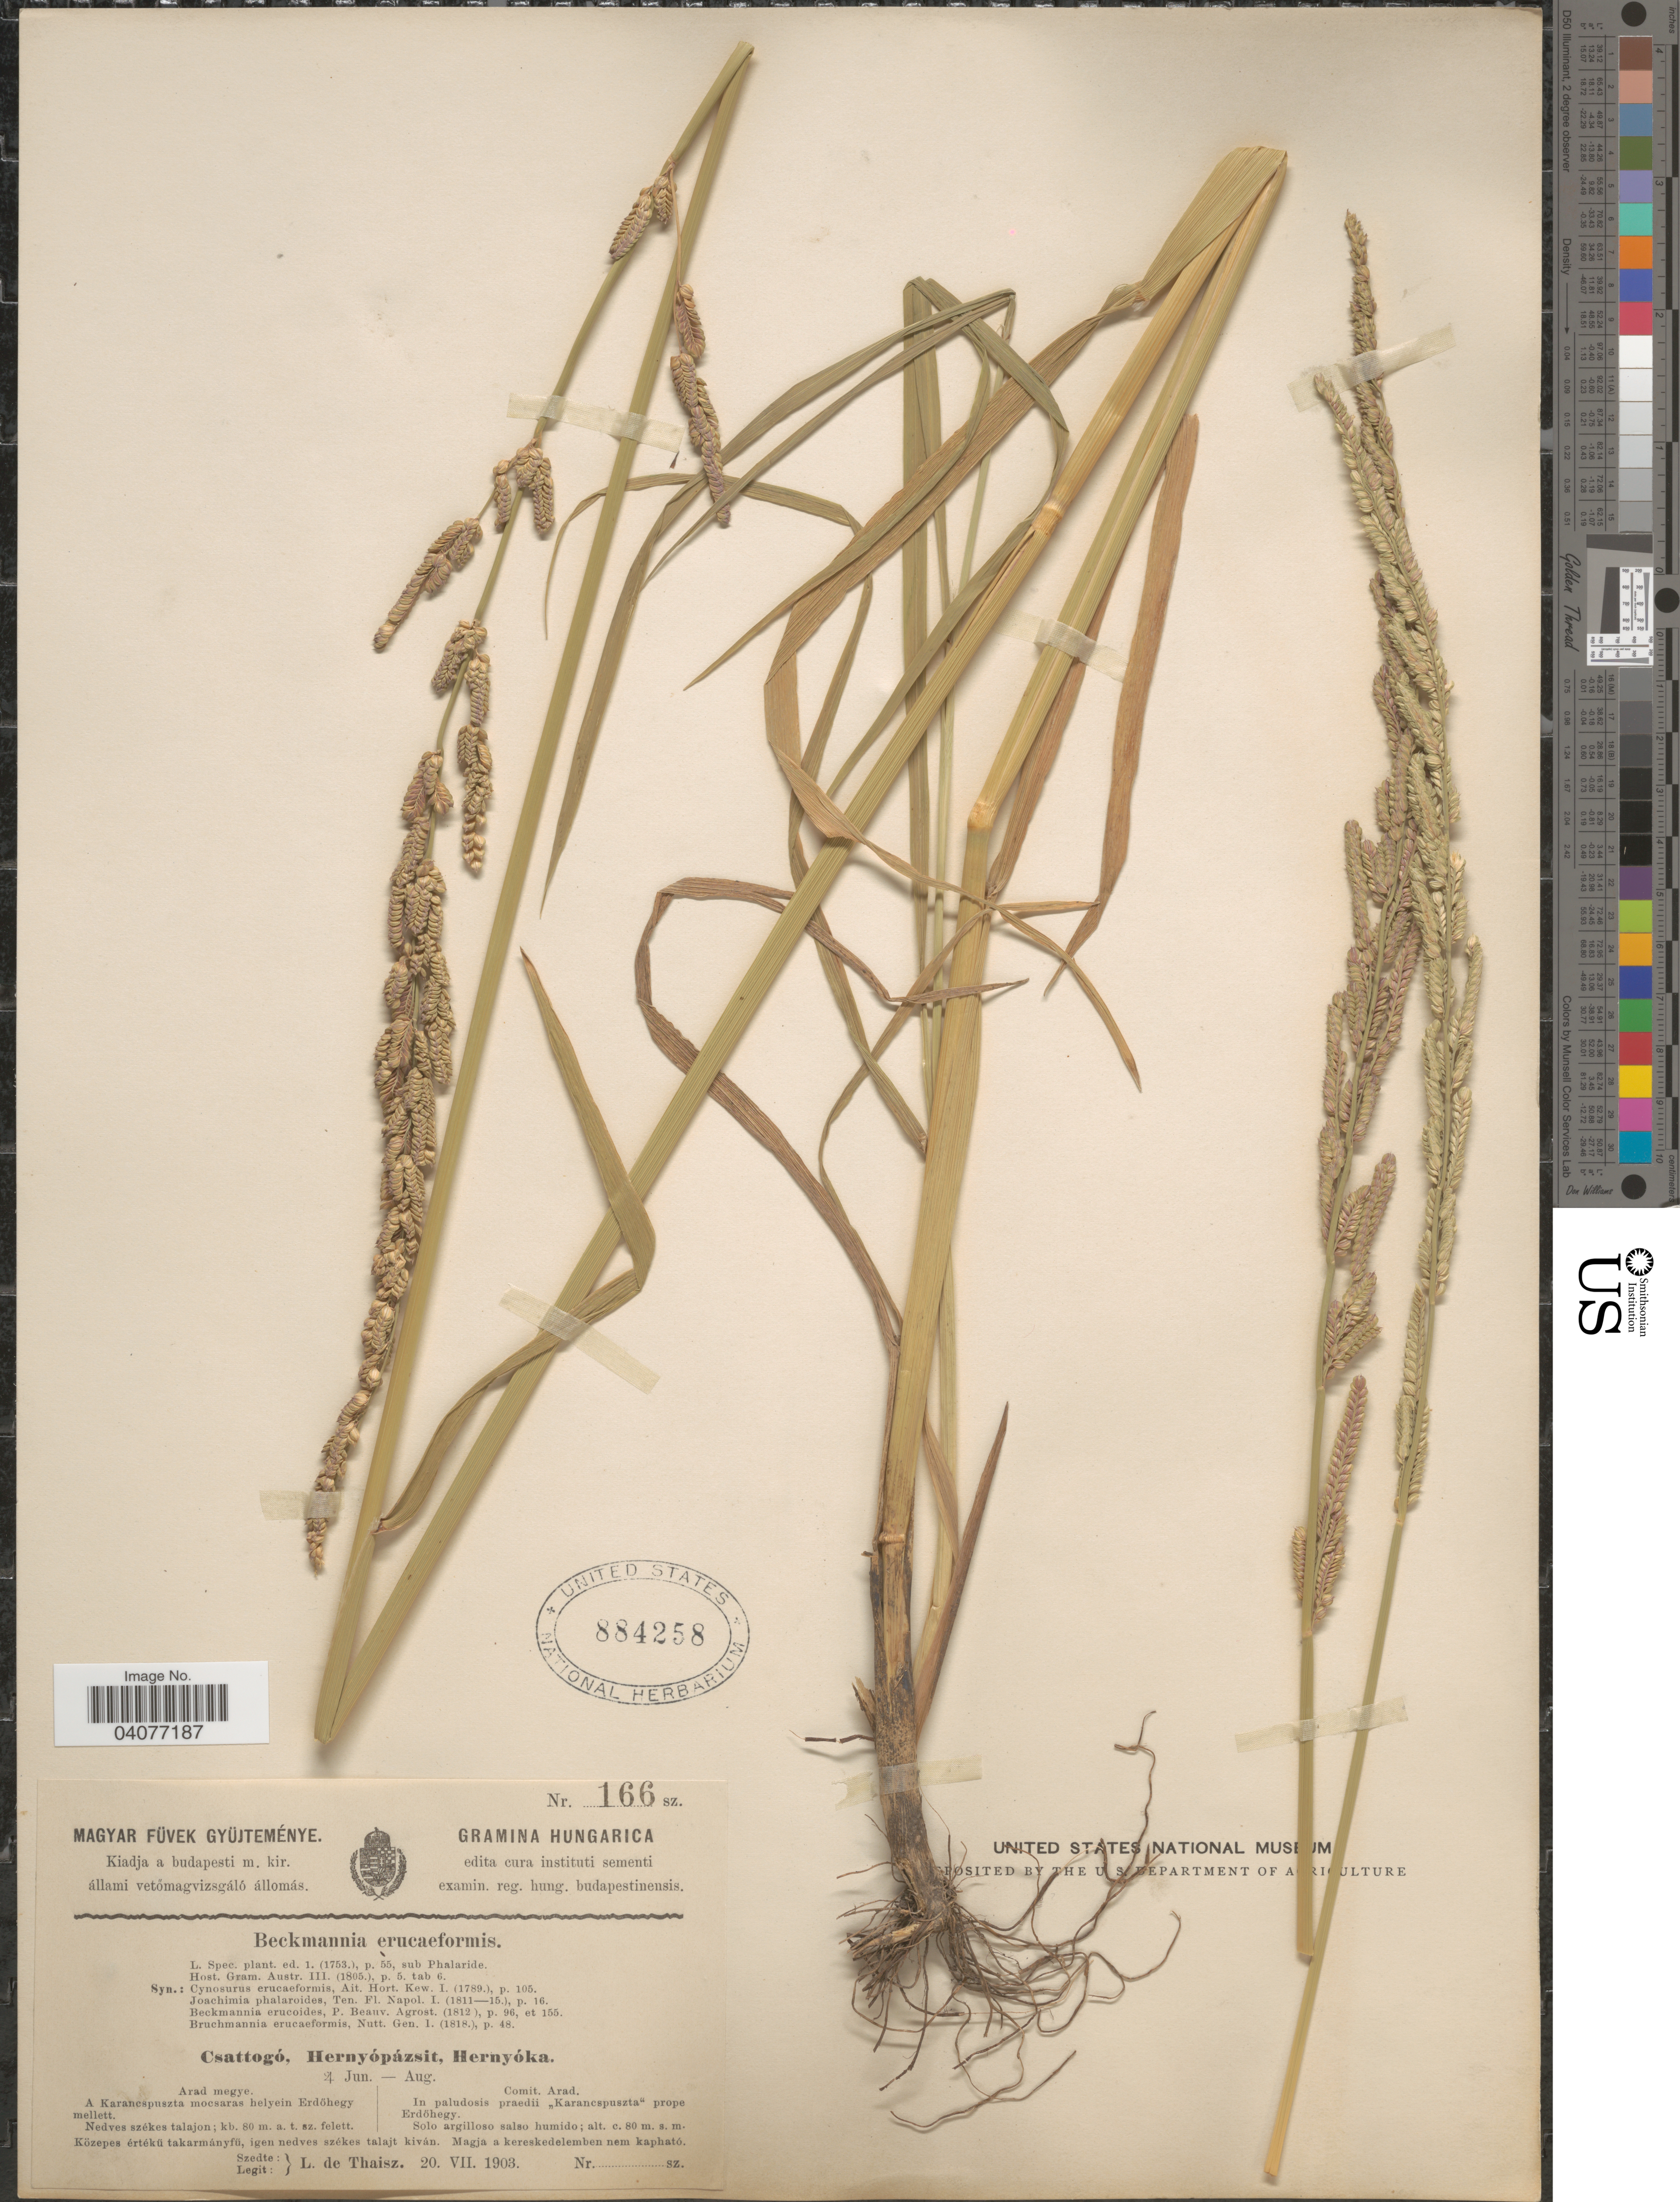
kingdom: Plantae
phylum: Tracheophyta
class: Liliopsida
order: Poales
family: Poaceae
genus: Beckmannia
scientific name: Beckmannia eruciformis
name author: (L.) Host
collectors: L. Thaisz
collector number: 166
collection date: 1903-07-20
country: Hungary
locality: Comit. Arad. In paludosis praedii "Karancspuszta" prope Erdöhegy.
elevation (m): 80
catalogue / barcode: US 884258